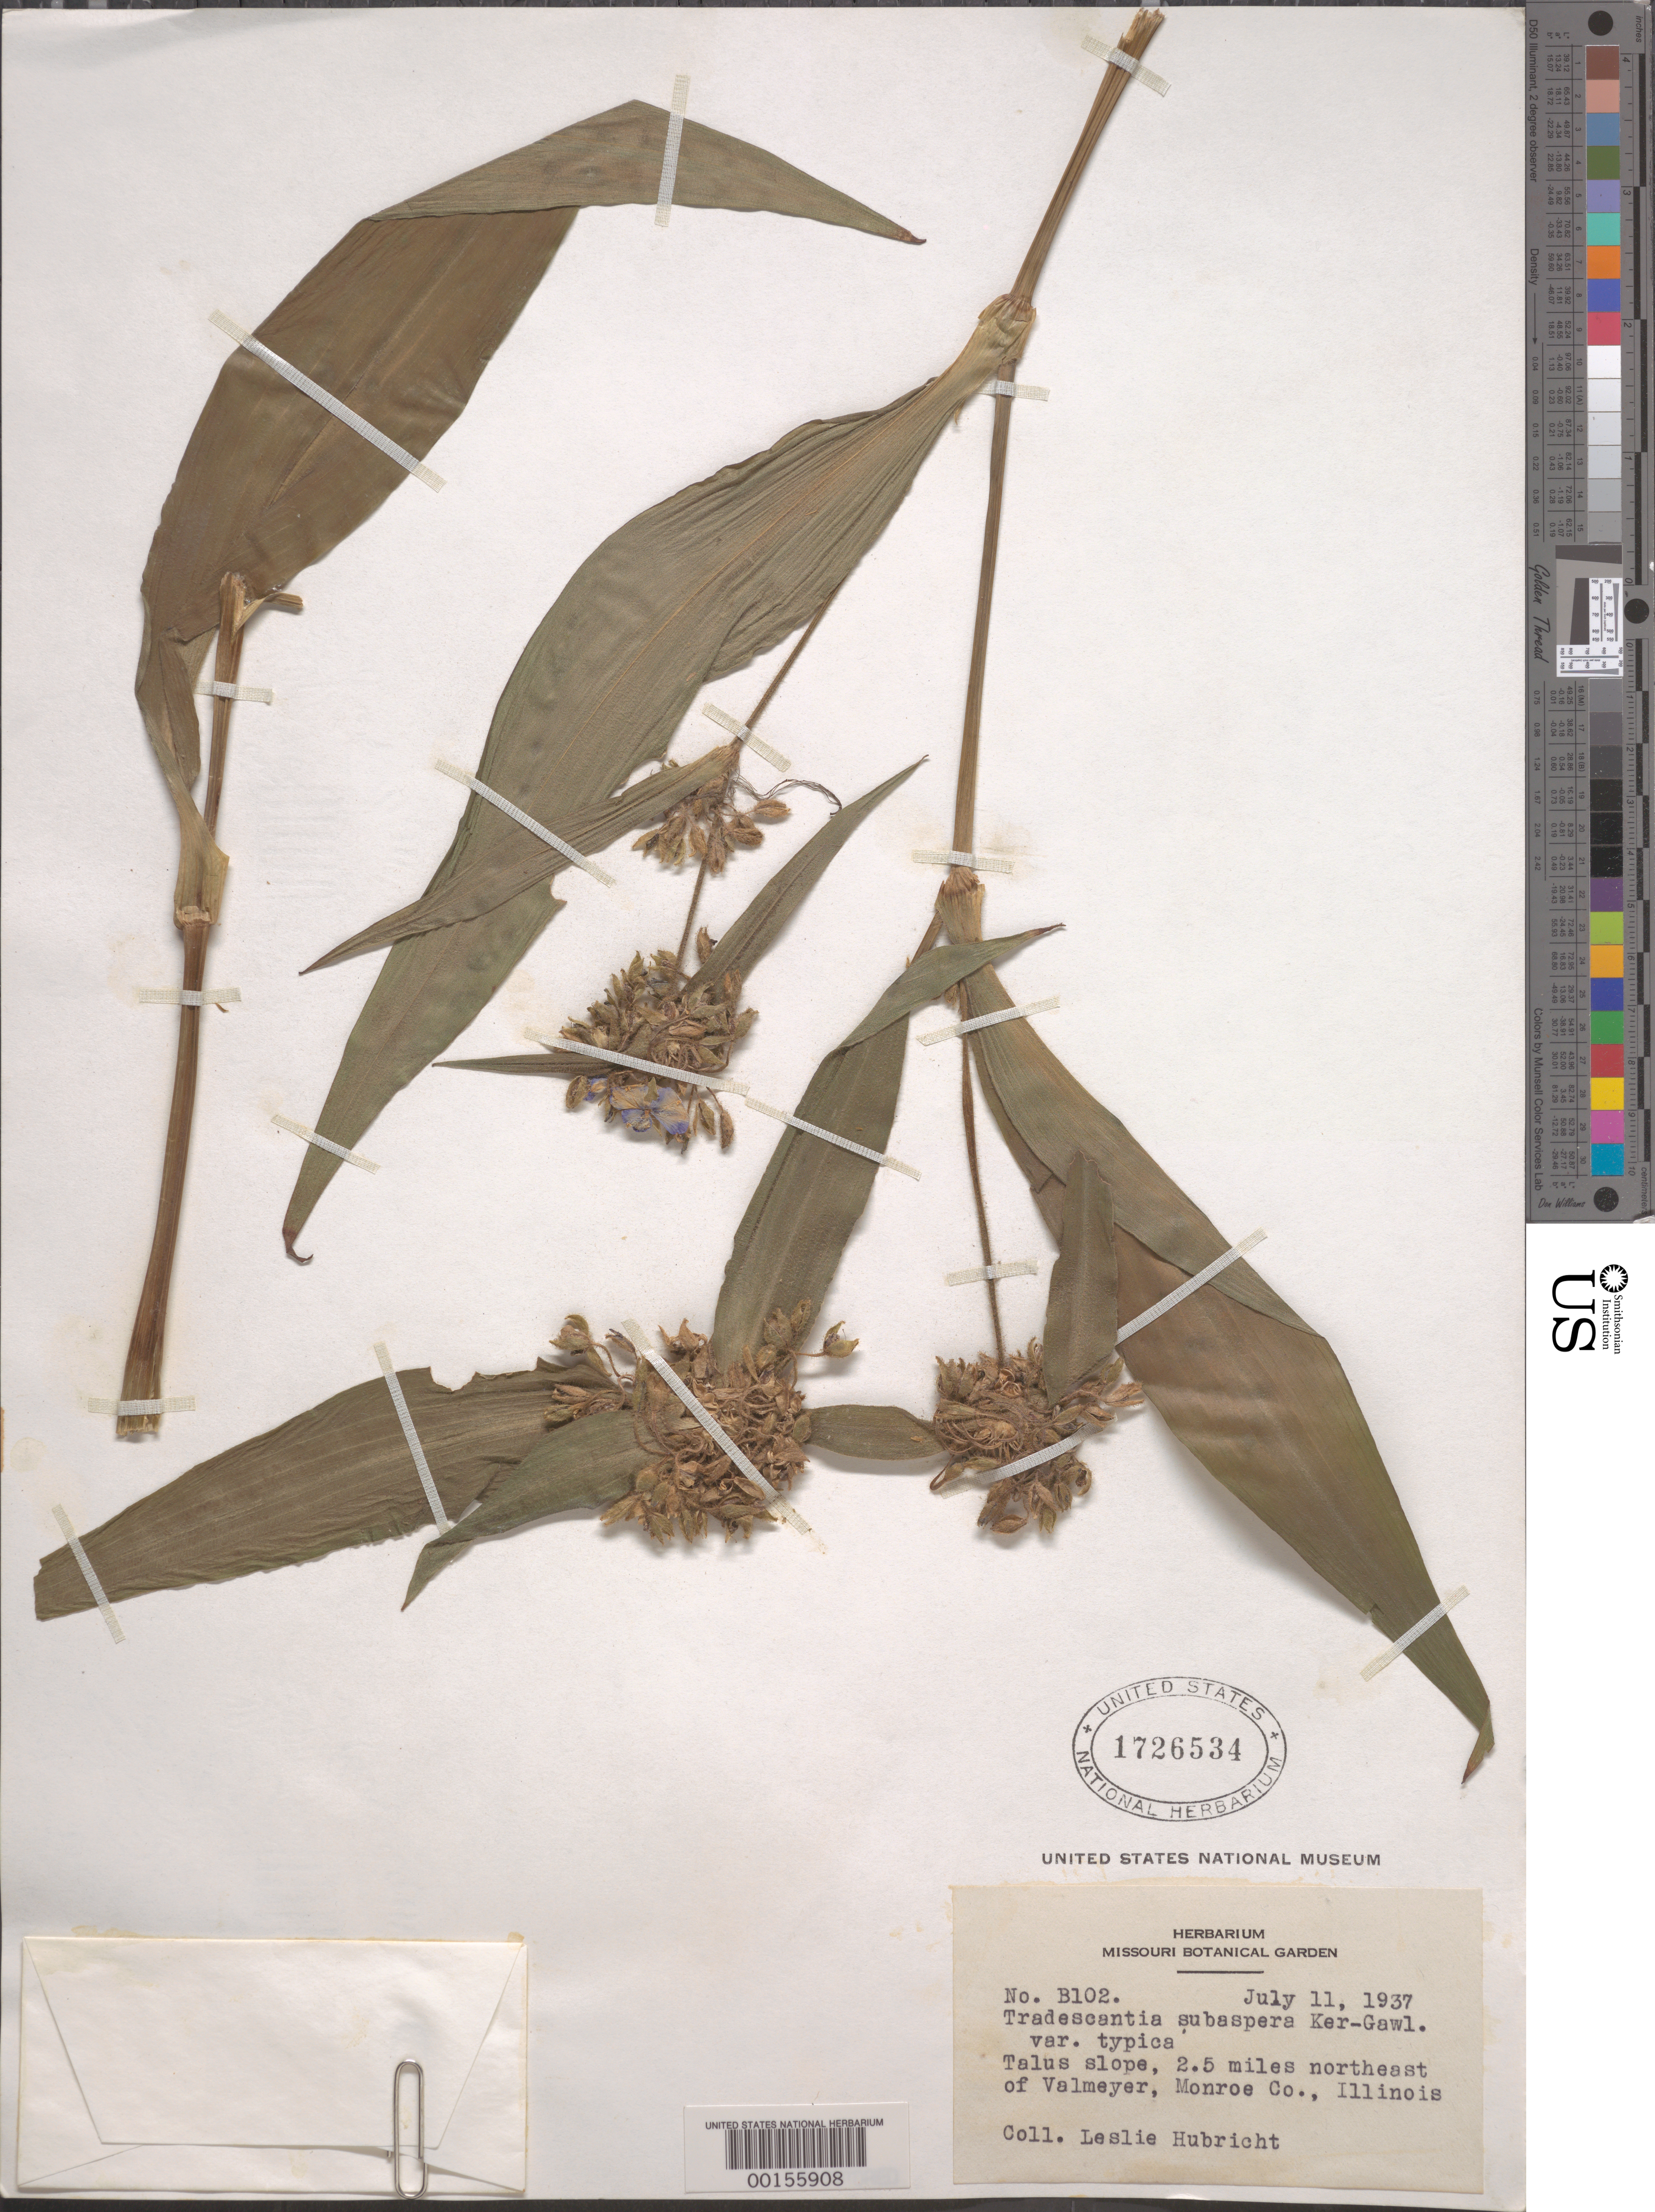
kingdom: Plantae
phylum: Tracheophyta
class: Liliopsida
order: Commelinales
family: Commelinaceae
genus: Tradescantia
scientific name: Tradescantia subaspera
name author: Ker Gawl.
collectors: L. Hubricht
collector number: B102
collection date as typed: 11 Jul 1937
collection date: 1937-07-11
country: United States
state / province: Illinois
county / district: Monroe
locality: Ne of valmeyer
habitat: Talus slope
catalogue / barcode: US 1726534